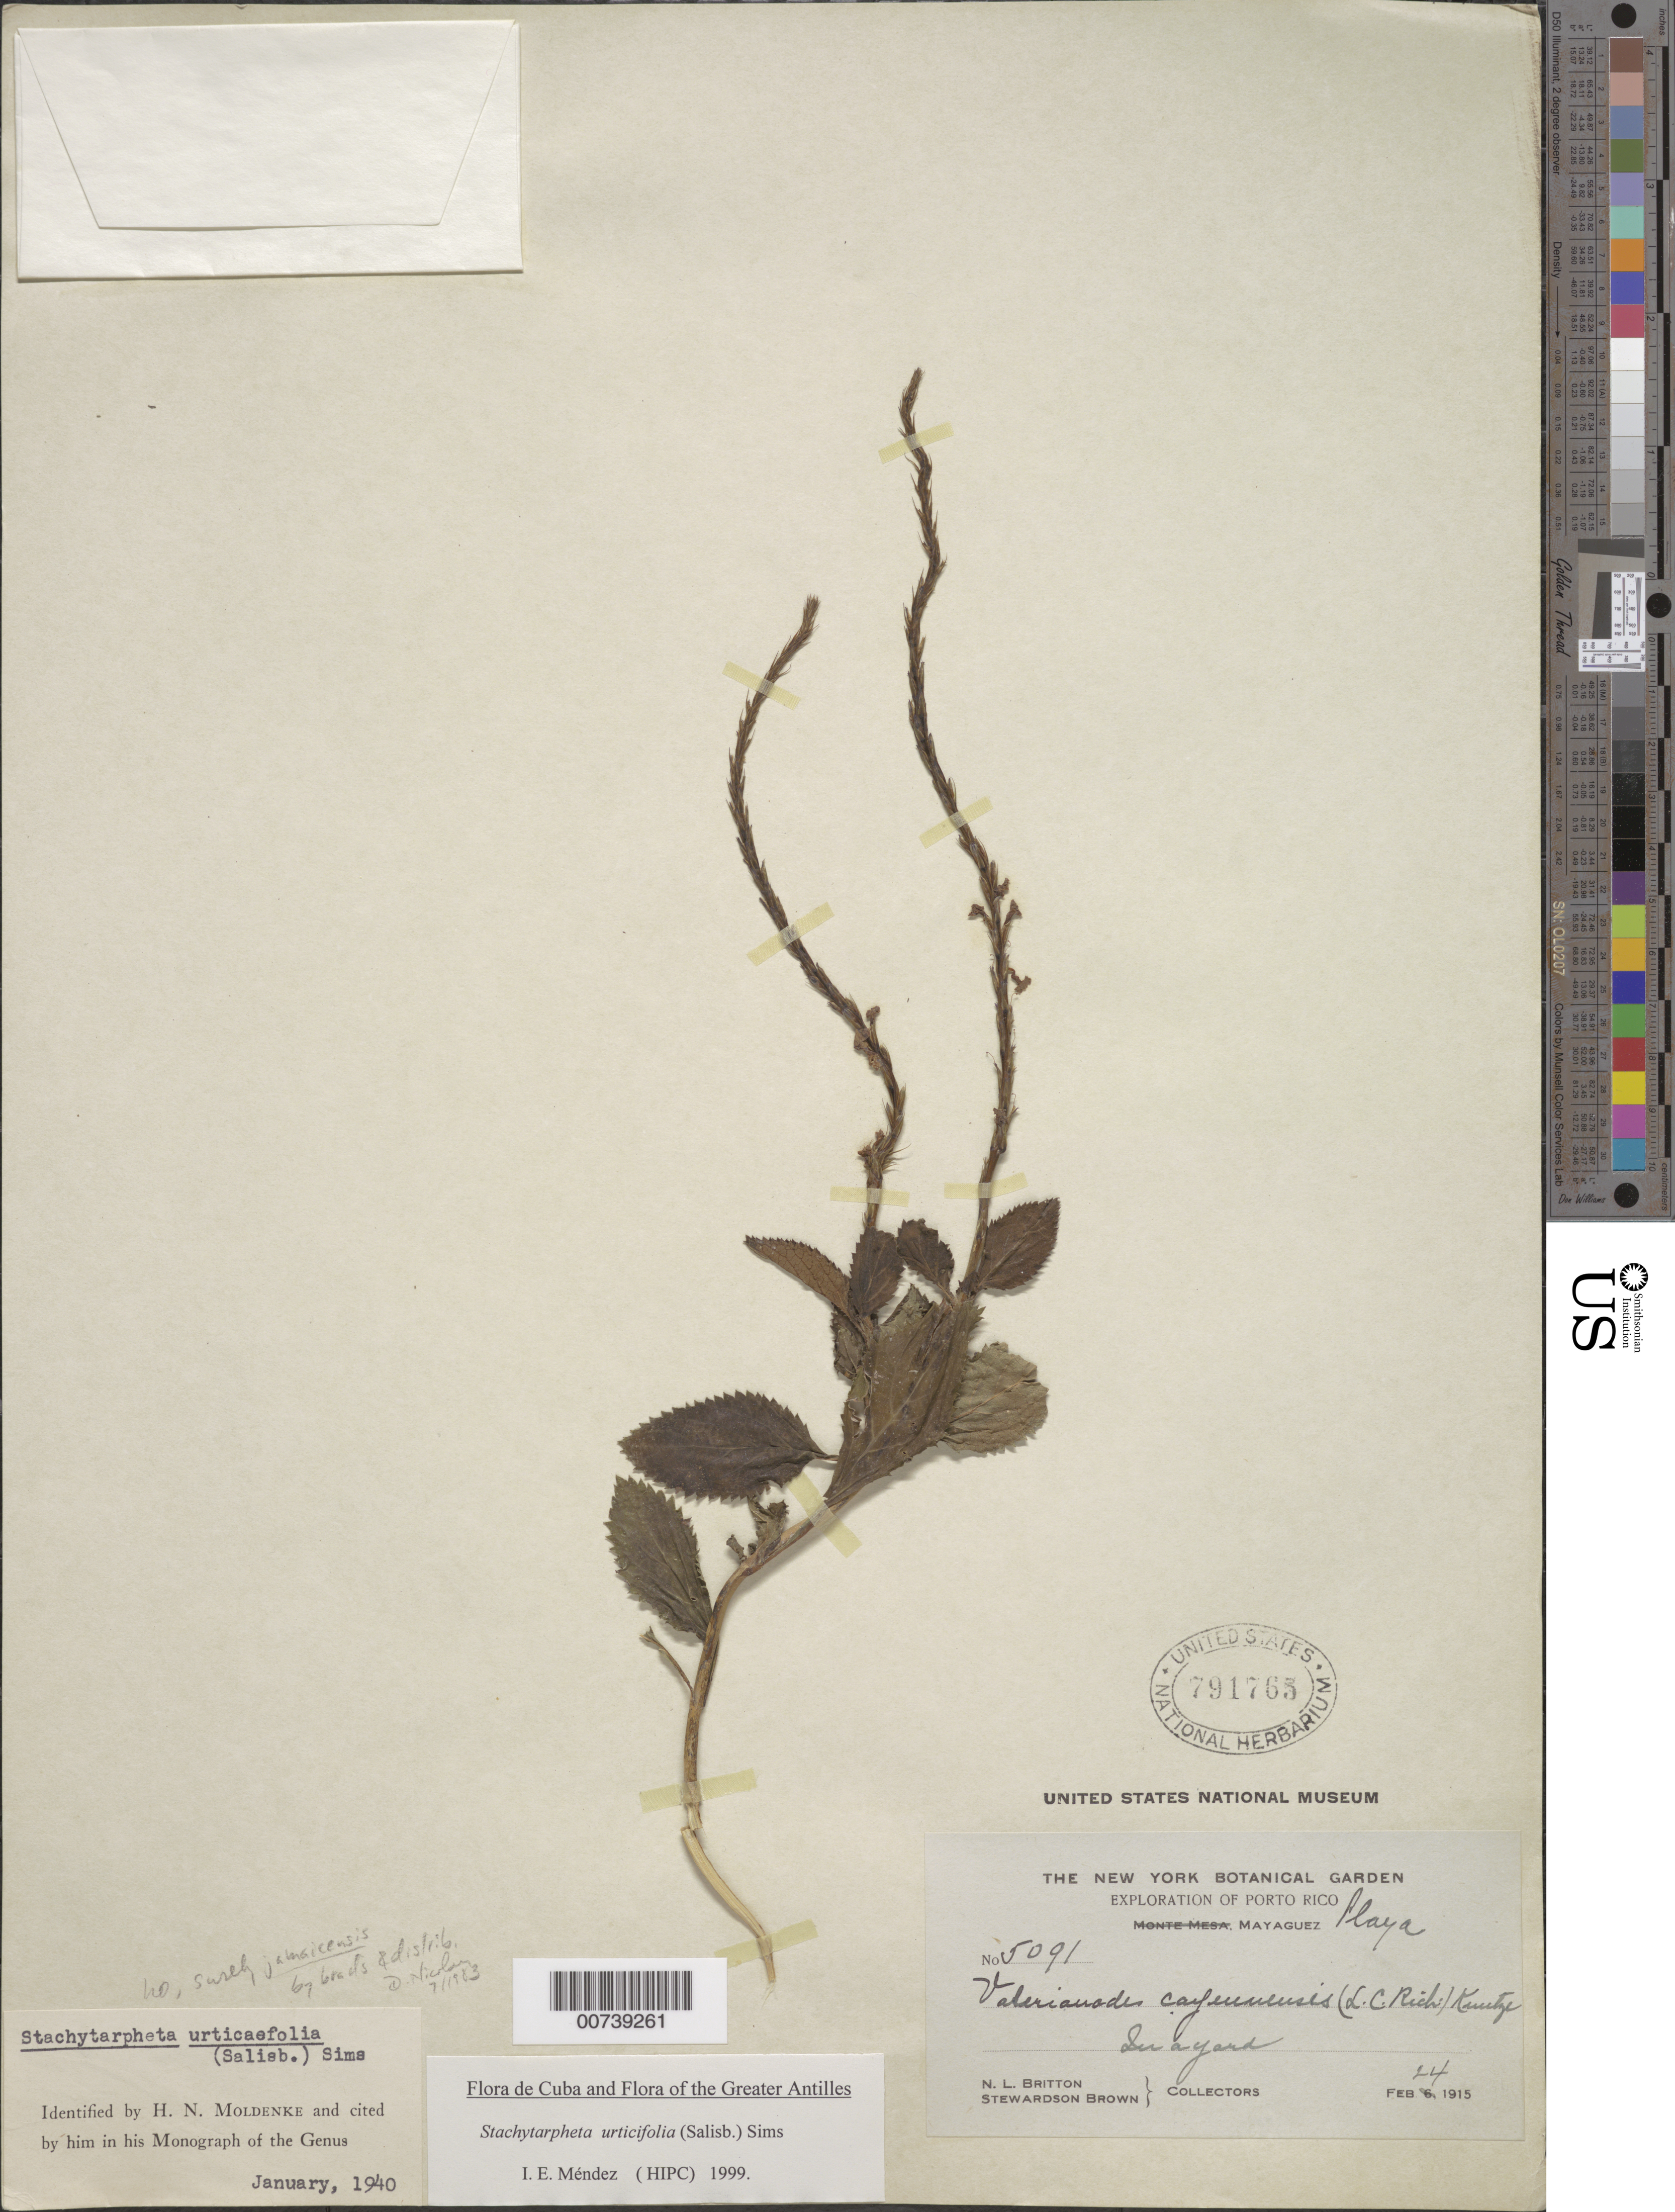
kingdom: Plantae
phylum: Tracheophyta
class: Magnoliopsida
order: Lamiales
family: Verbenaceae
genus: Stachytarpheta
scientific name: Stachytarpheta urticifolia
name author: Sims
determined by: Méndez, Isidro E., (HIPC)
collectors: N. Britton & S. Brown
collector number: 5091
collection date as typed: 24 Feb 1915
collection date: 1915-02-24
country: Puerto Rico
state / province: Mayagüez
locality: Playa Mayaguez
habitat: In a yard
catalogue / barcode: US 791765